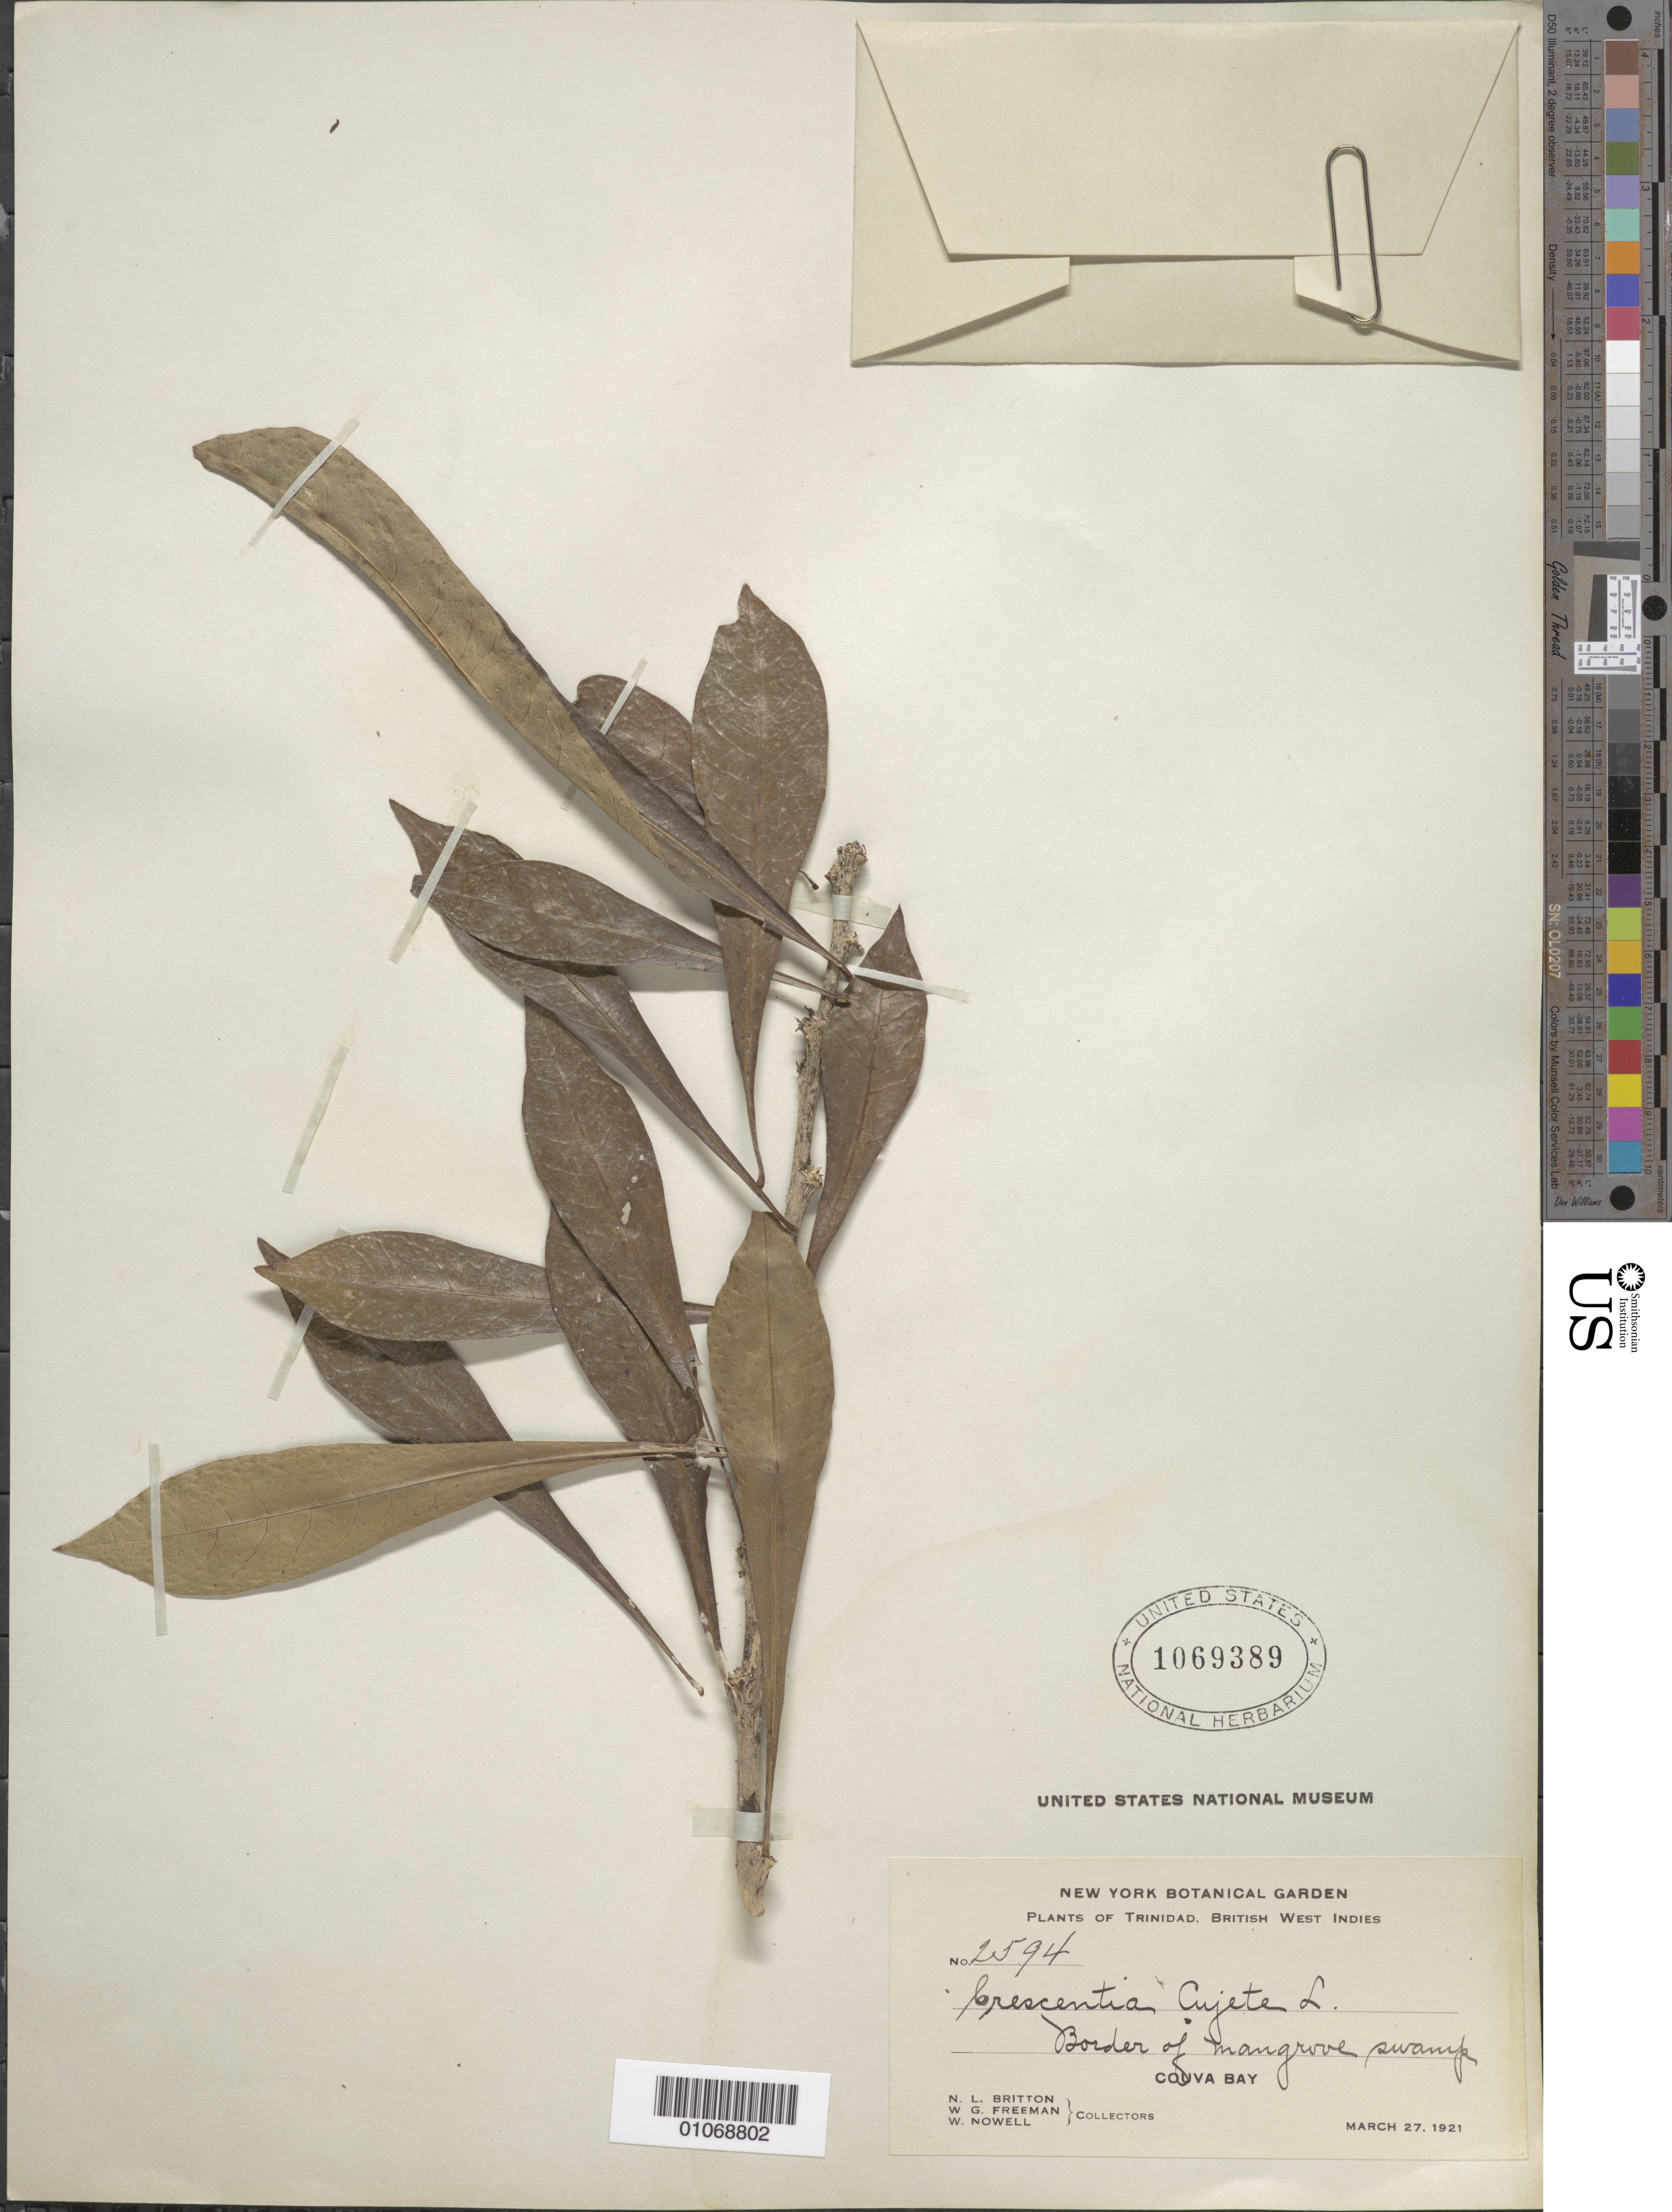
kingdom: Plantae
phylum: Tracheophyta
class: Magnoliopsida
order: Lamiales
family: Bignoniaceae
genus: Crescentia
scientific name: Crescentia cujete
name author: L.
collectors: N. Britton, W. Freeman & W. Nowell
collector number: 2594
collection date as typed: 27 Mar 1921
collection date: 1921-03-27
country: Trinidad and Tobago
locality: Border of mangrove swamp, Couva Bay.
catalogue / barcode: US 1069389